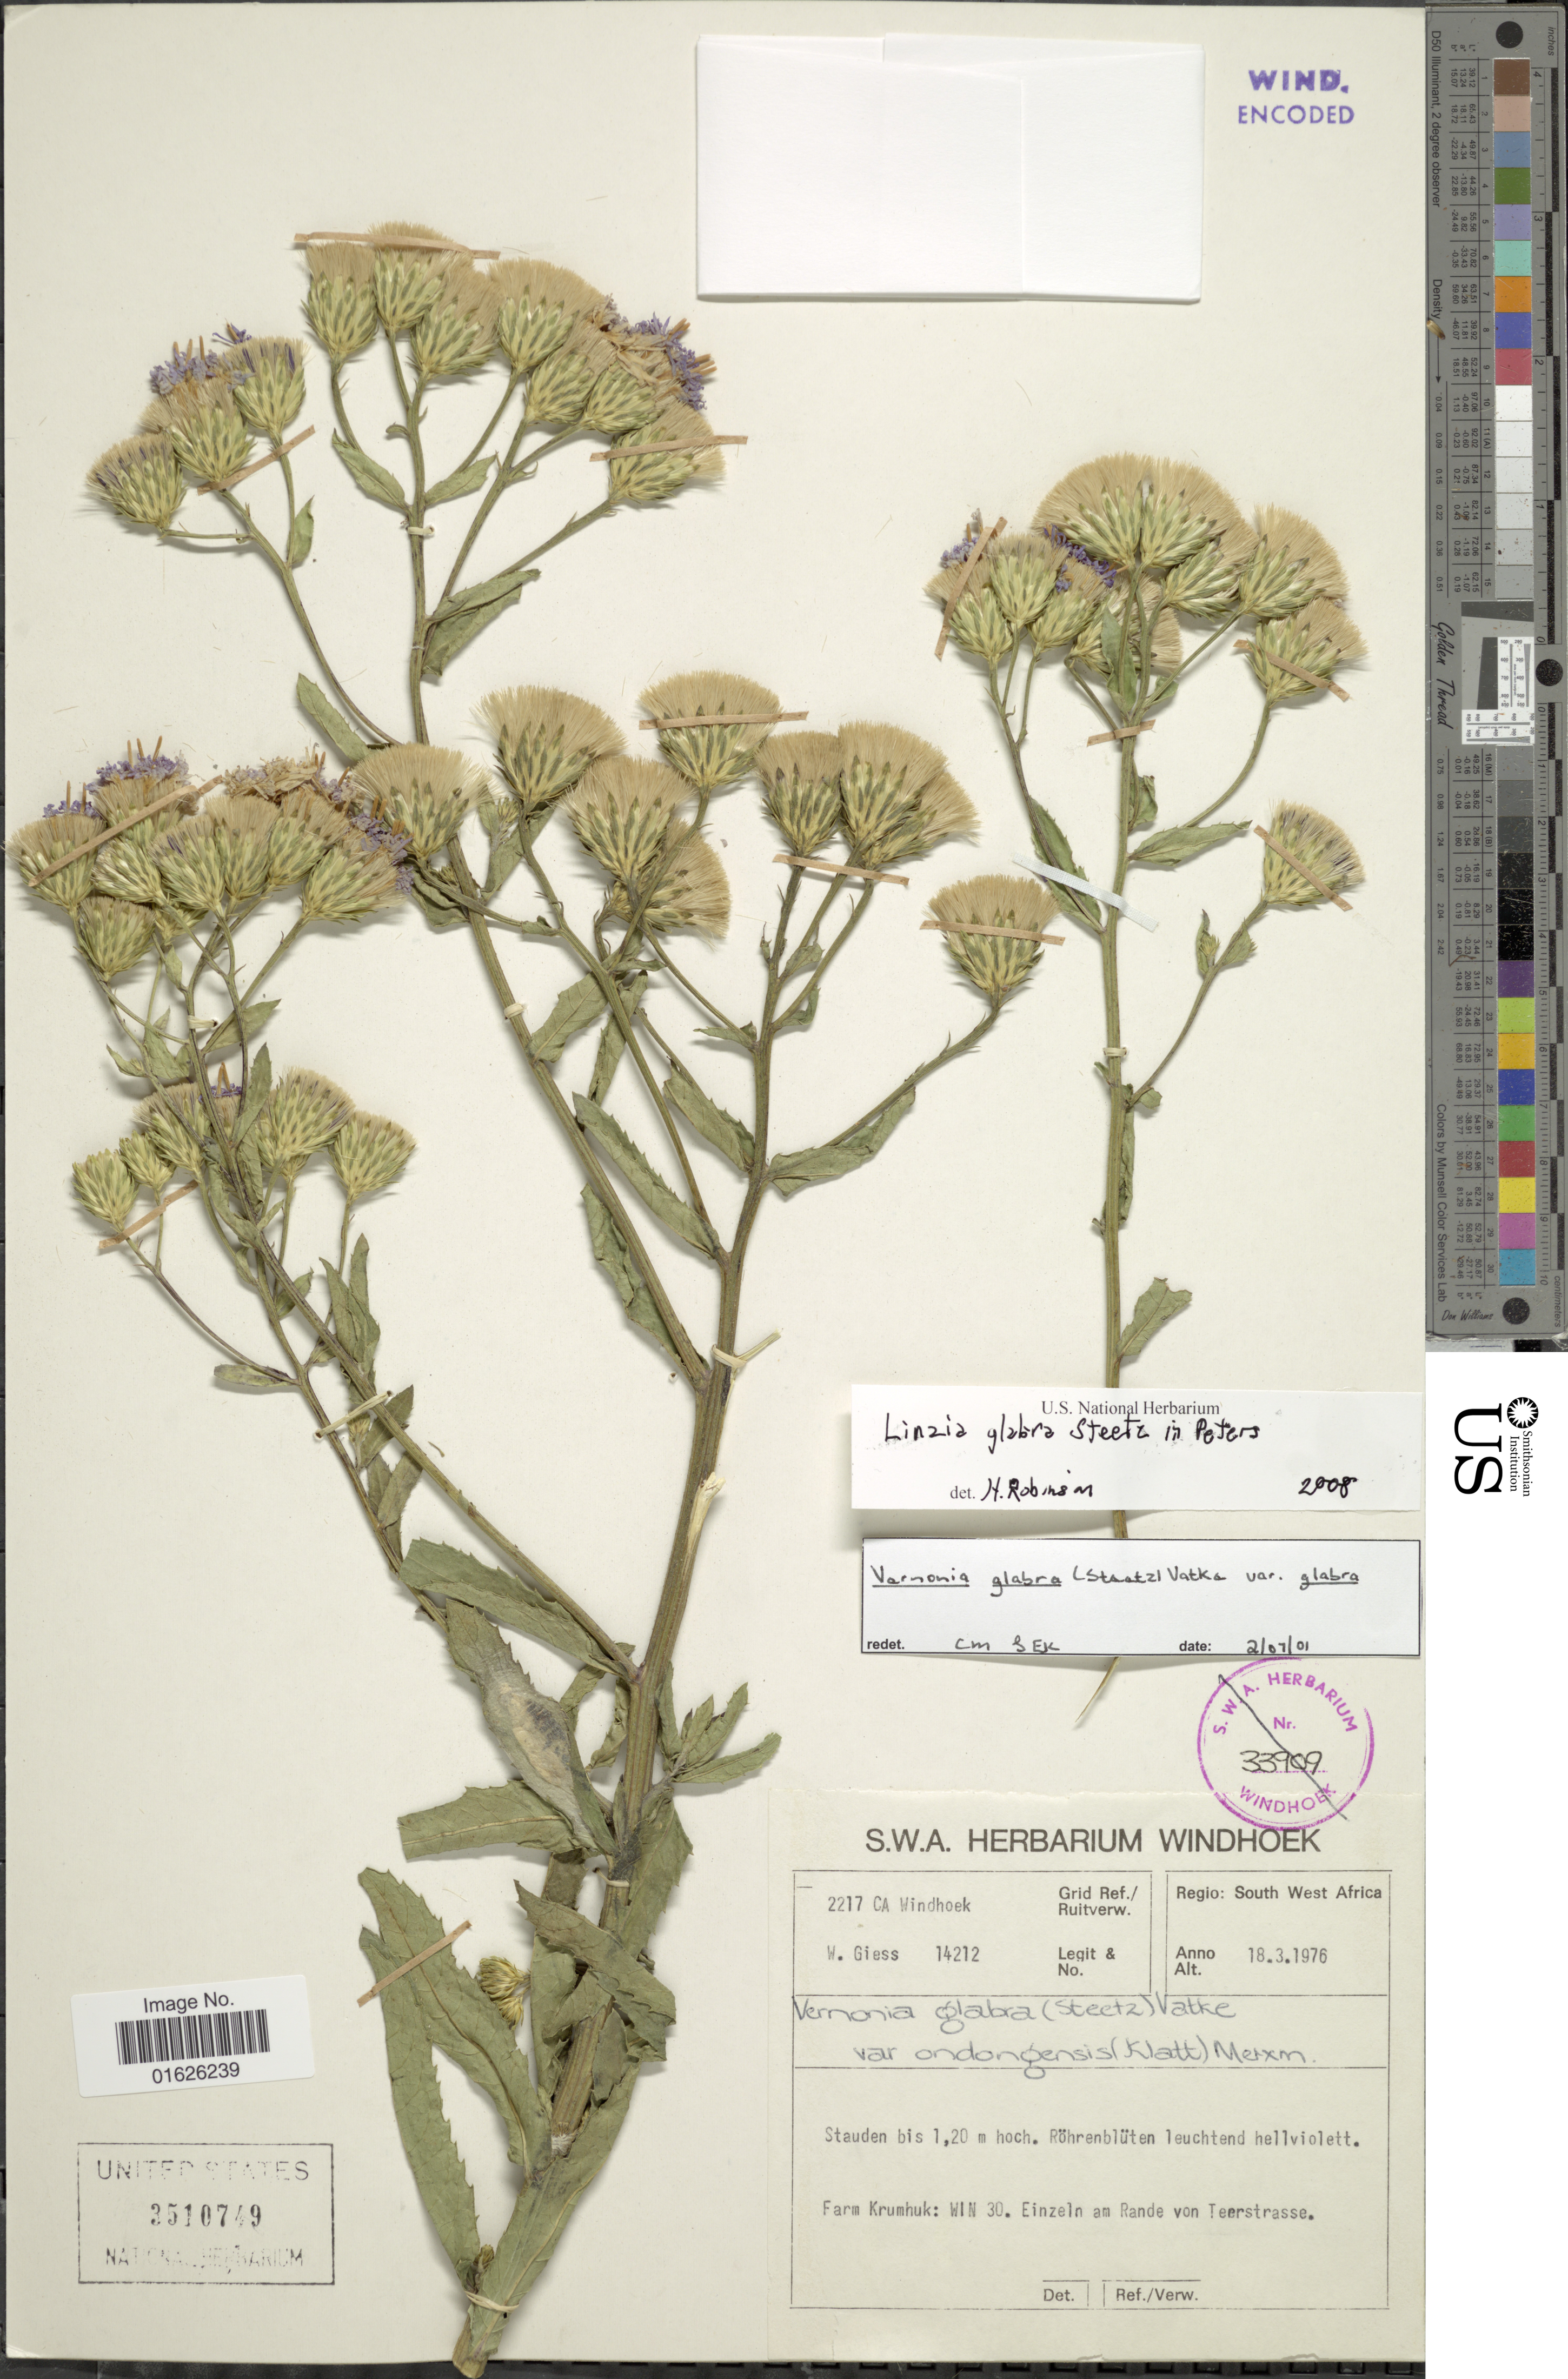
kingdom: Plantae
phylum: Tracheophyta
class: Magnoliopsida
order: Asterales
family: Asteraceae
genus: Linzia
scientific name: Linzia glabra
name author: Steetz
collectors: W. Giess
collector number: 14212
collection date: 1976-03-18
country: Namibia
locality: South West Afrika, Farm Krumhuk : Win 30. Einzeln am Rande von Teerstrasse.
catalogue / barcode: US 3510749